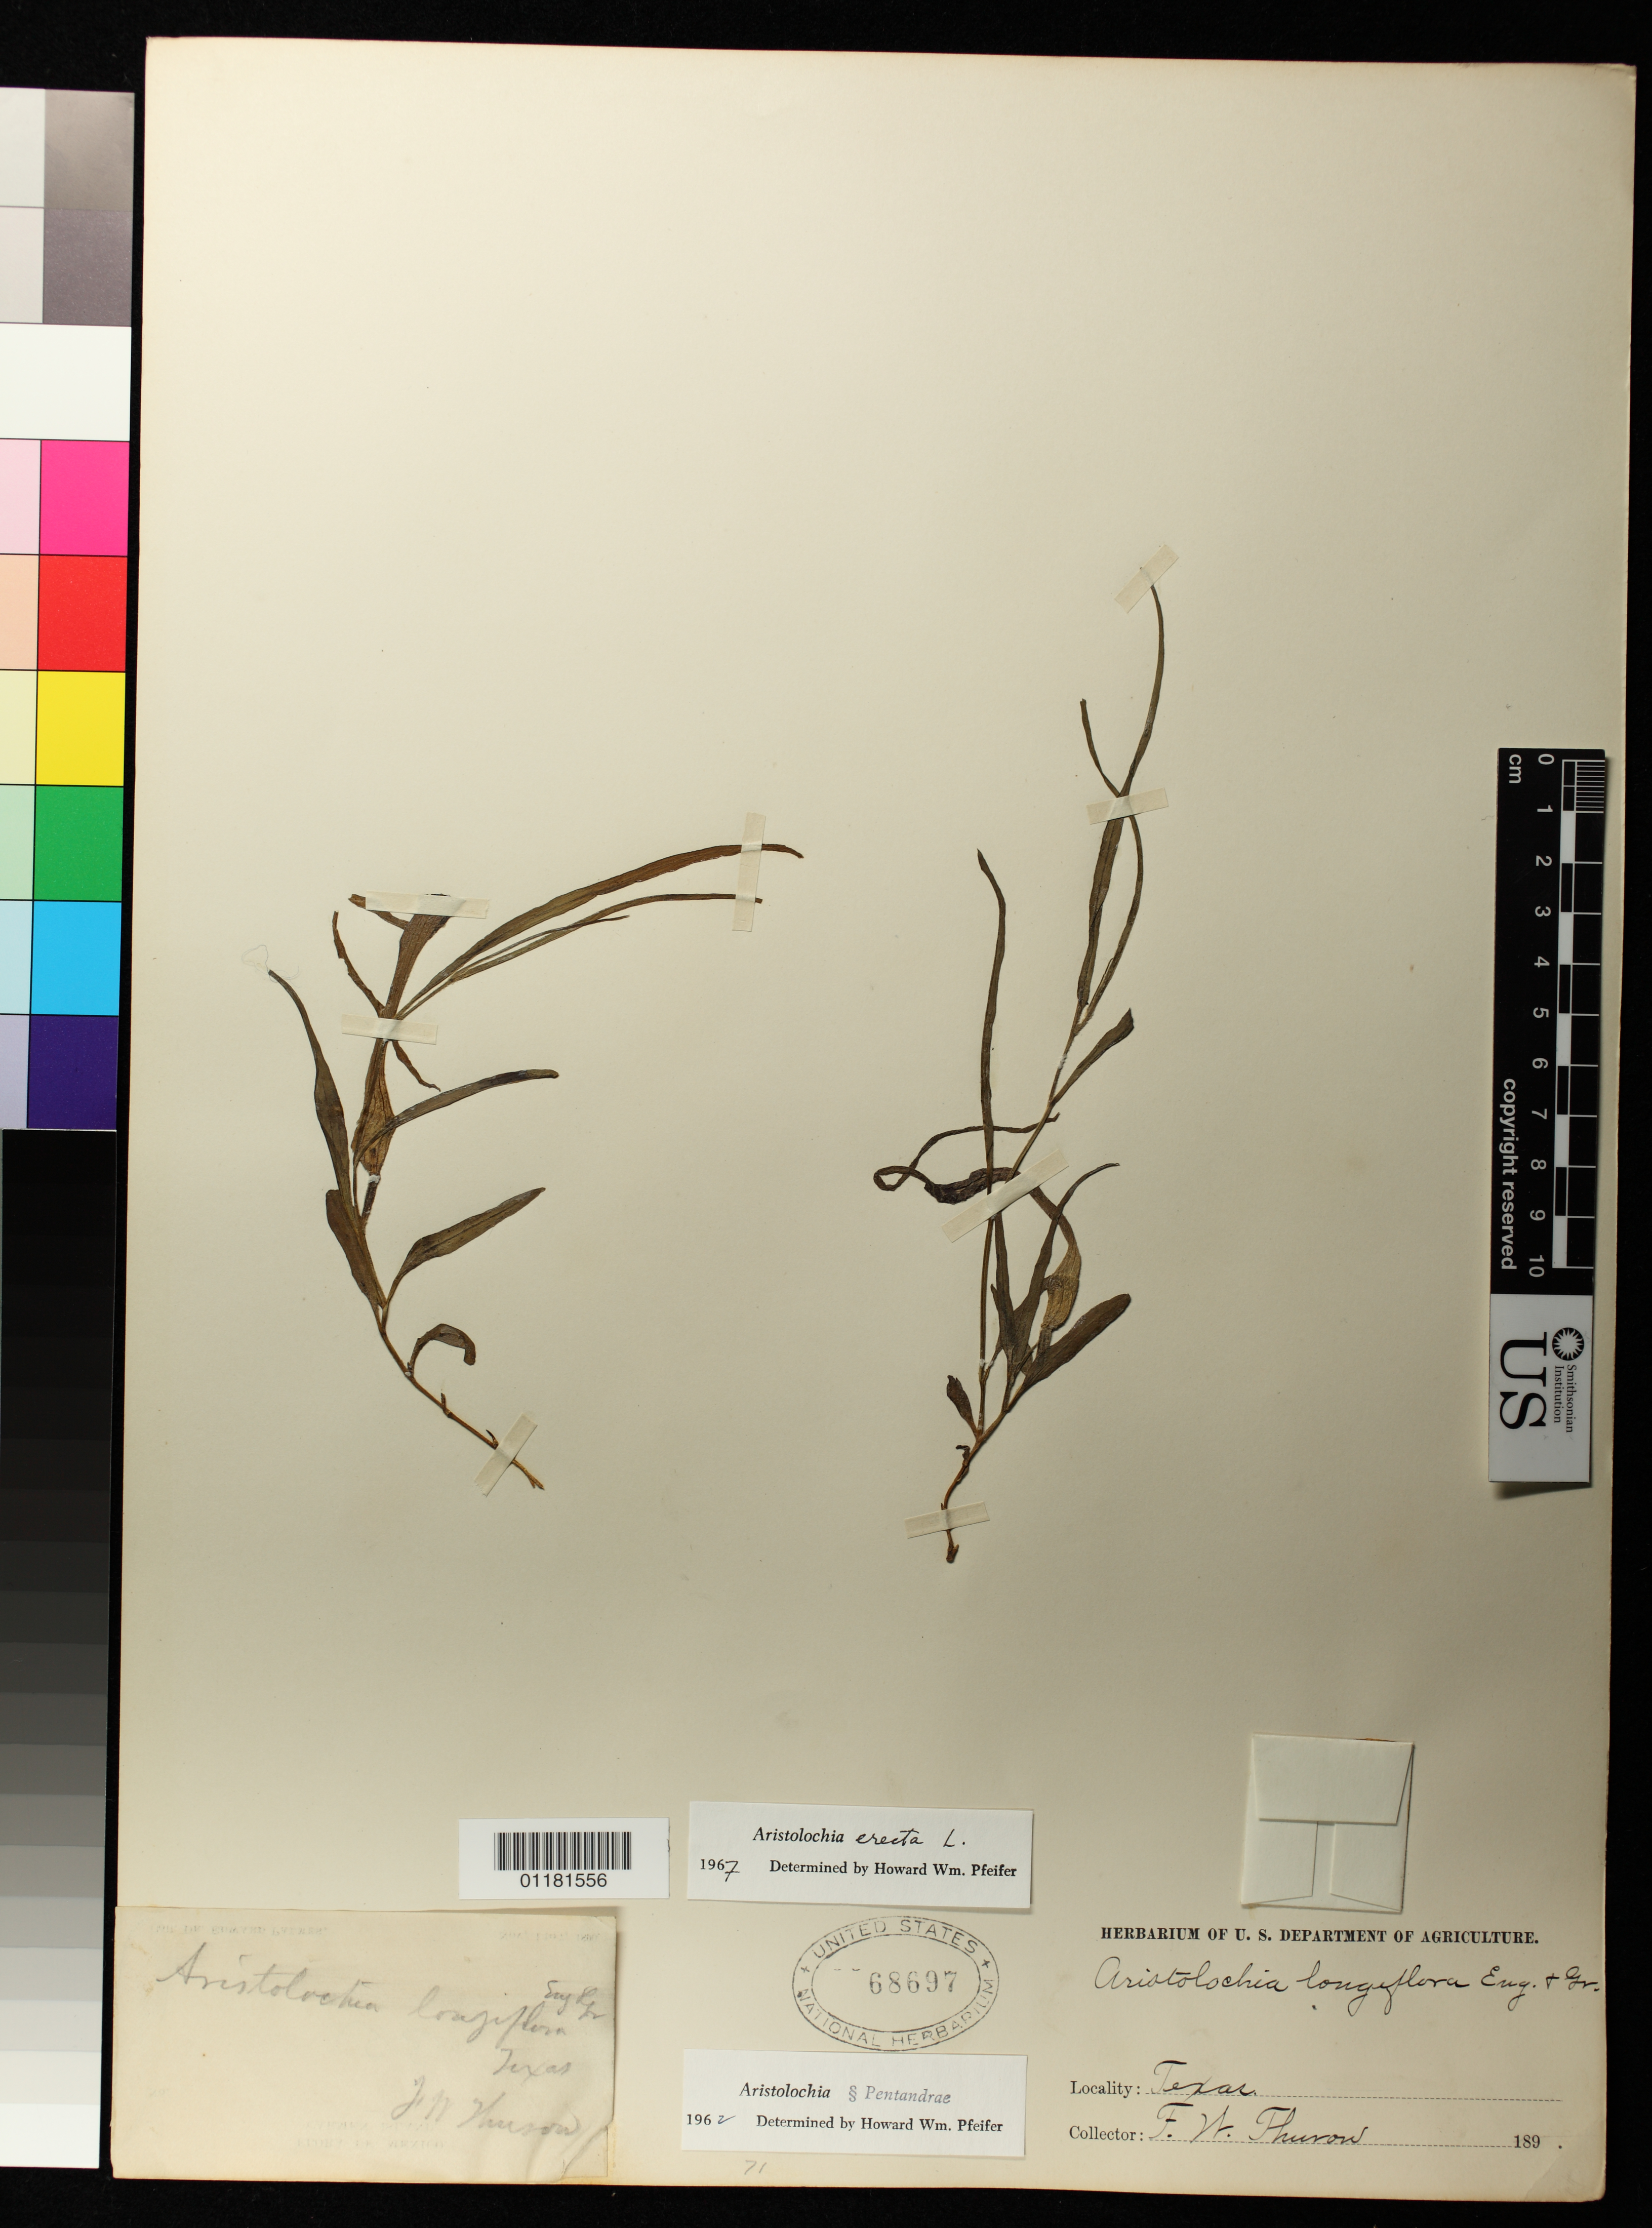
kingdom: Plantae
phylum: Tracheophyta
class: Magnoliopsida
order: Piperales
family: Aristolochiaceae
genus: Aristolochia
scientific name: Aristolochia erecta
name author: L.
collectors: F. W. Thurow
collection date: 1890/1899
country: United States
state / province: Texas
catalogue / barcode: US 68697